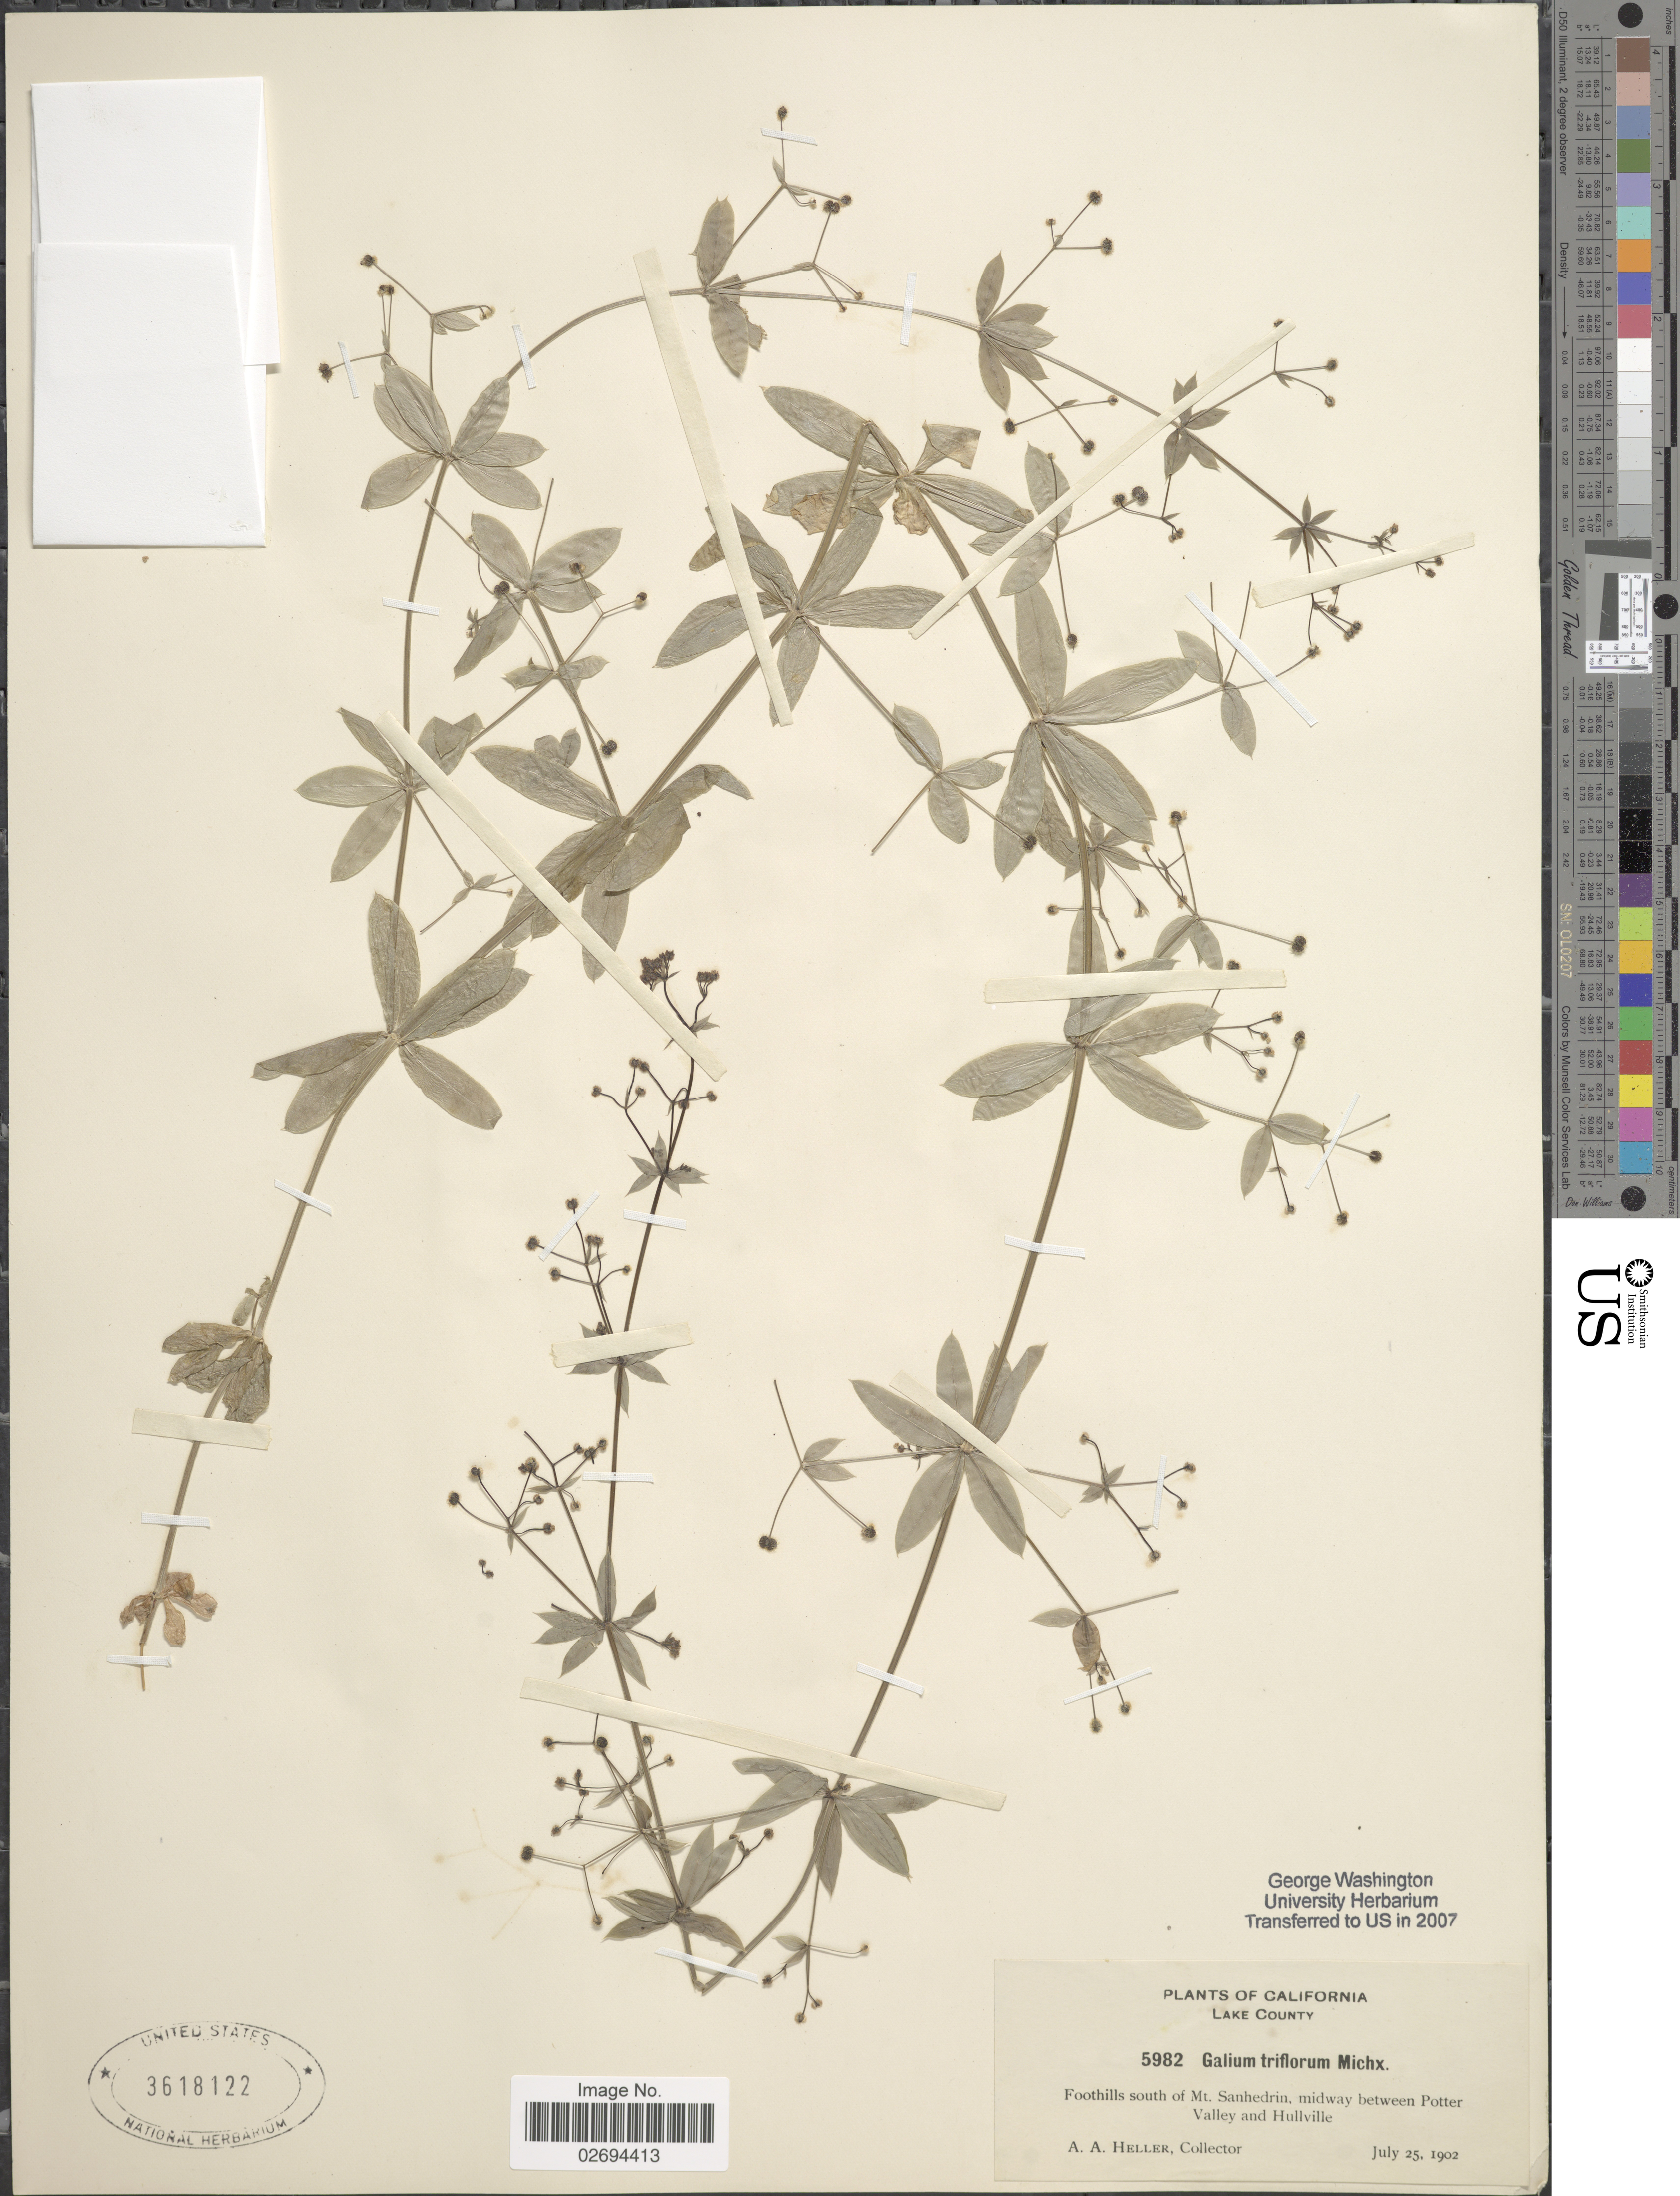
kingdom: Plantae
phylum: Tracheophyta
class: Magnoliopsida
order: Gentianales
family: Rubiaceae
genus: Galium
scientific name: Galium triflorum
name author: Michx.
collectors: A. A. Heller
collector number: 5982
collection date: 1902-07-25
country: United States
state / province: California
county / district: Lake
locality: Lake County. Foothills south of Mt. Sanhedrin, midway between Potter Valley and Hullville.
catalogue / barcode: US 3618122